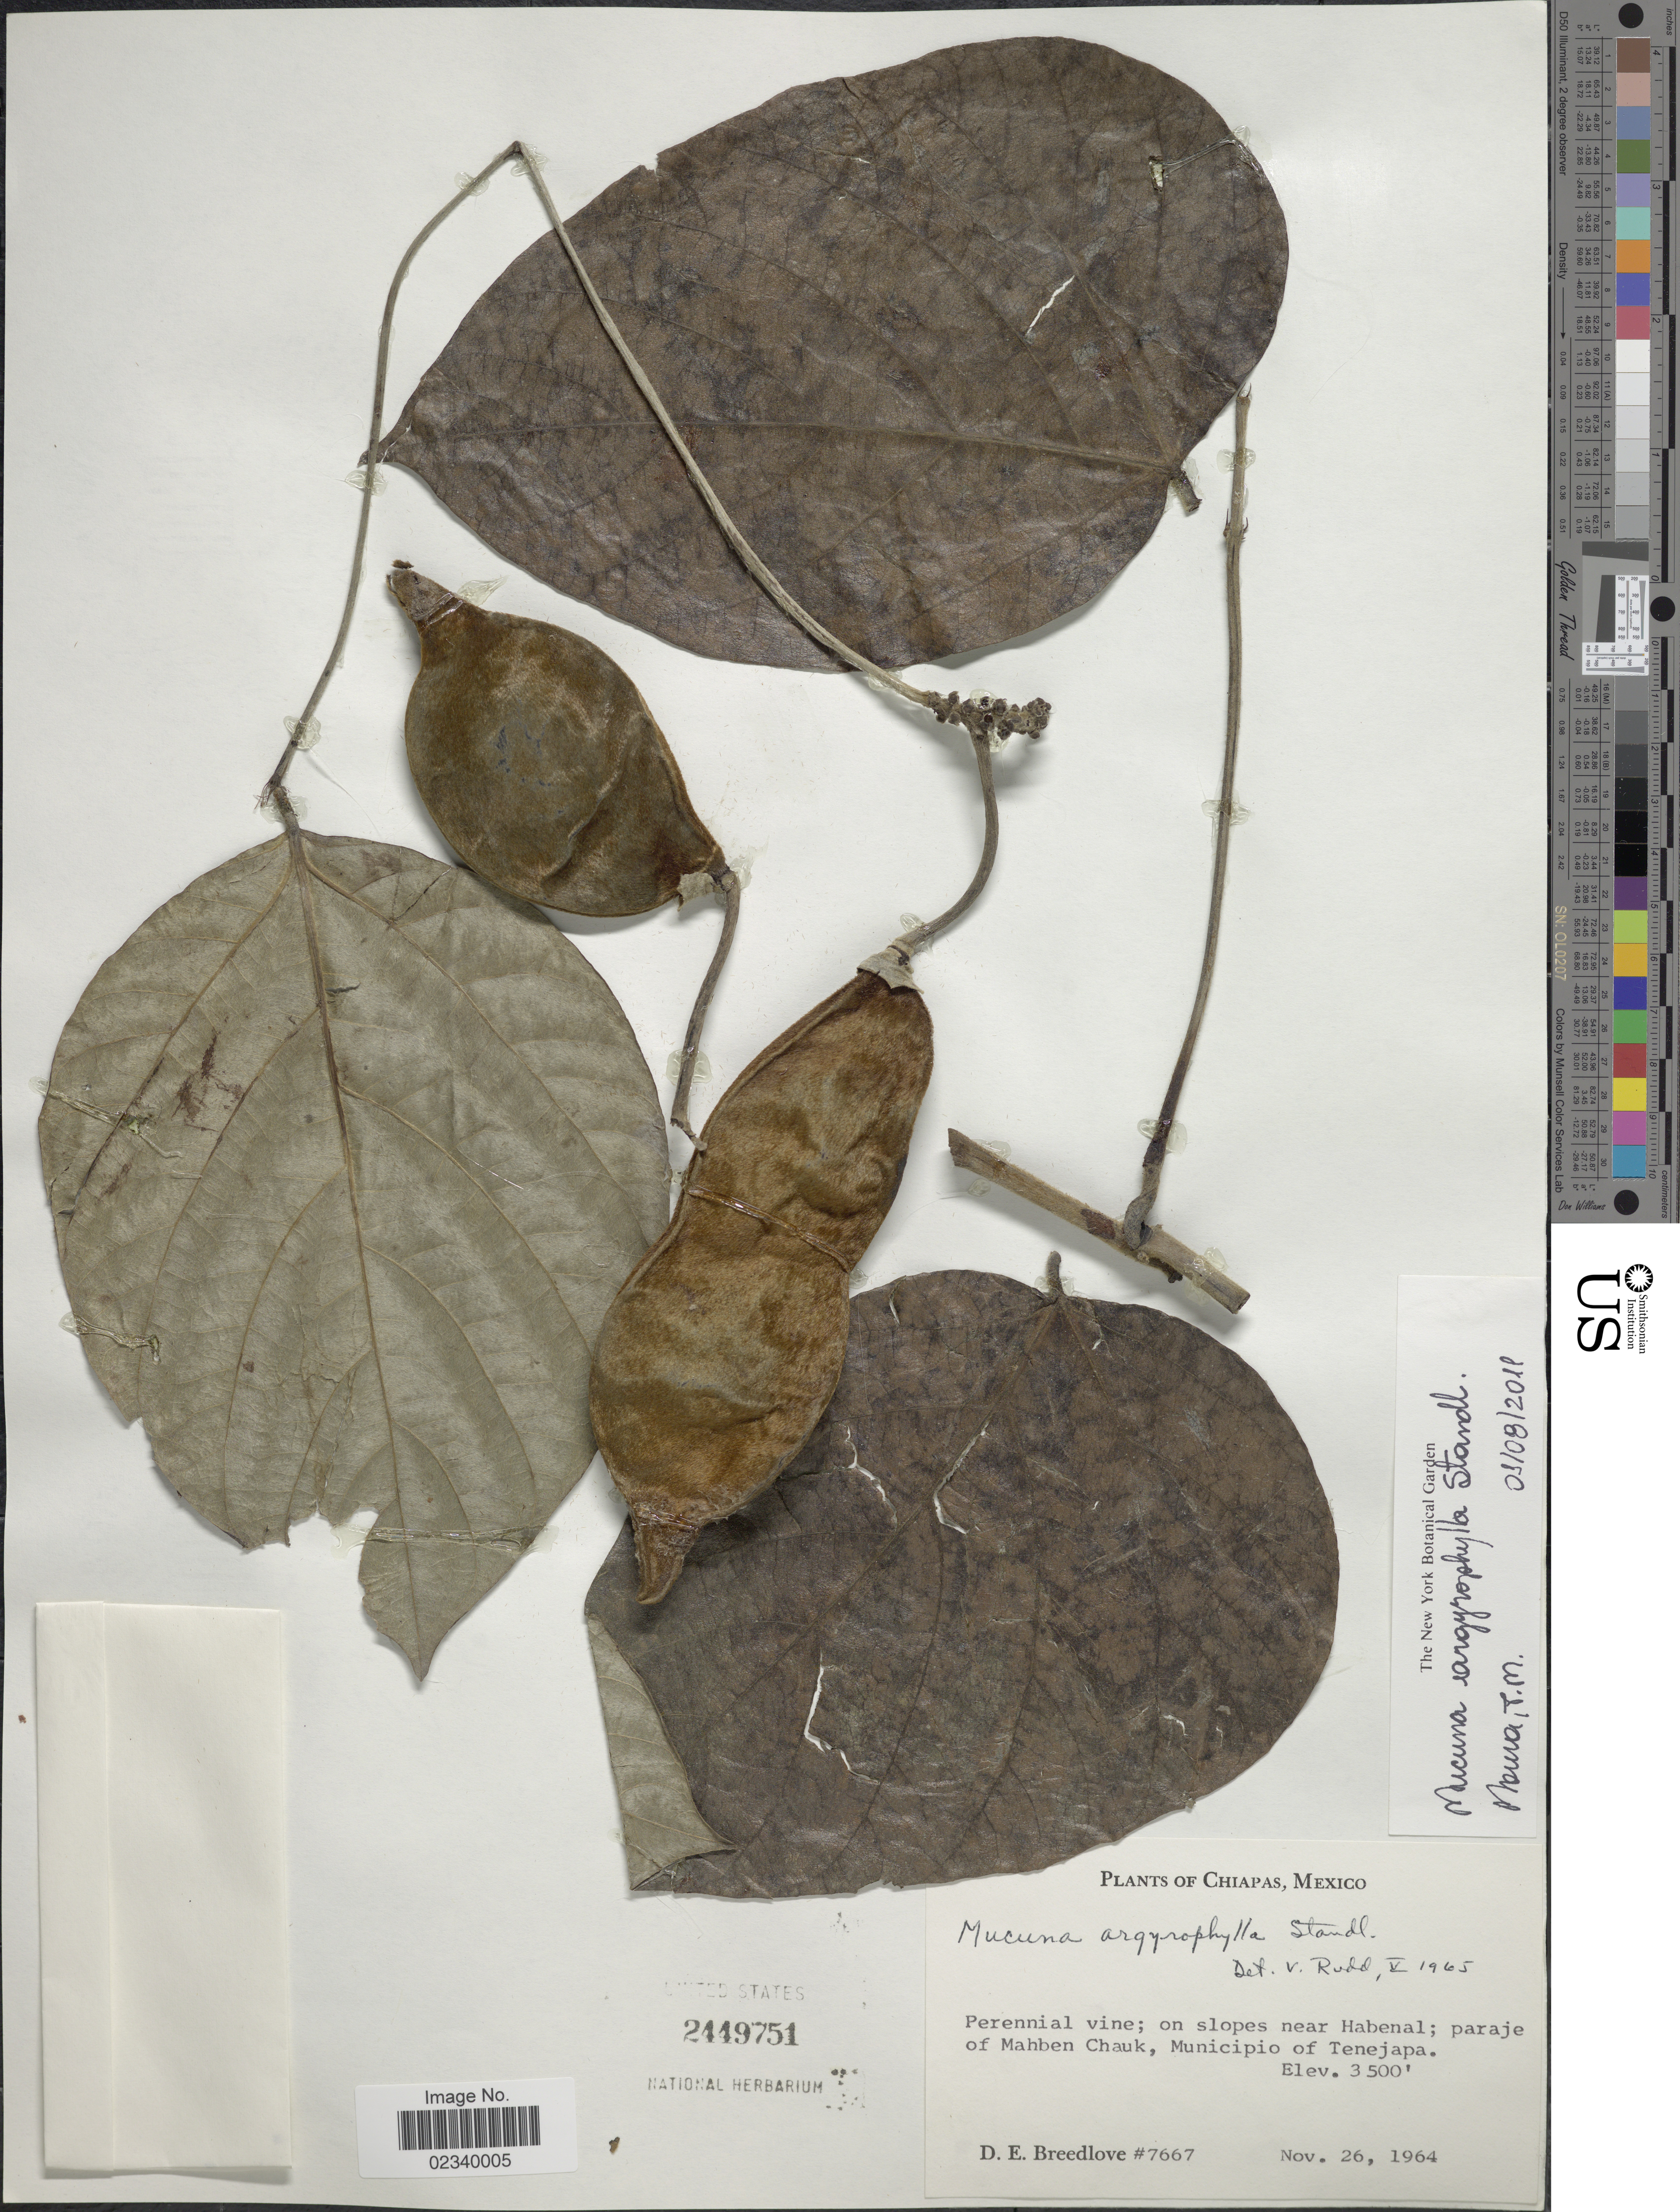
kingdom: Plantae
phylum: Tracheophyta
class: Magnoliopsida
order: Fabales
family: Fabaceae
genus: Mucuna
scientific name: Mucuna argyrophylla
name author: Standl.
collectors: D. E. Breedlove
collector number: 7667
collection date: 1964-11-26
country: Mexico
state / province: Chiapas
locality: On slopes near Habenal; paraje of Mahben Chauk, Municipio of Tenejapa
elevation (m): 1067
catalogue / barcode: US 2449751